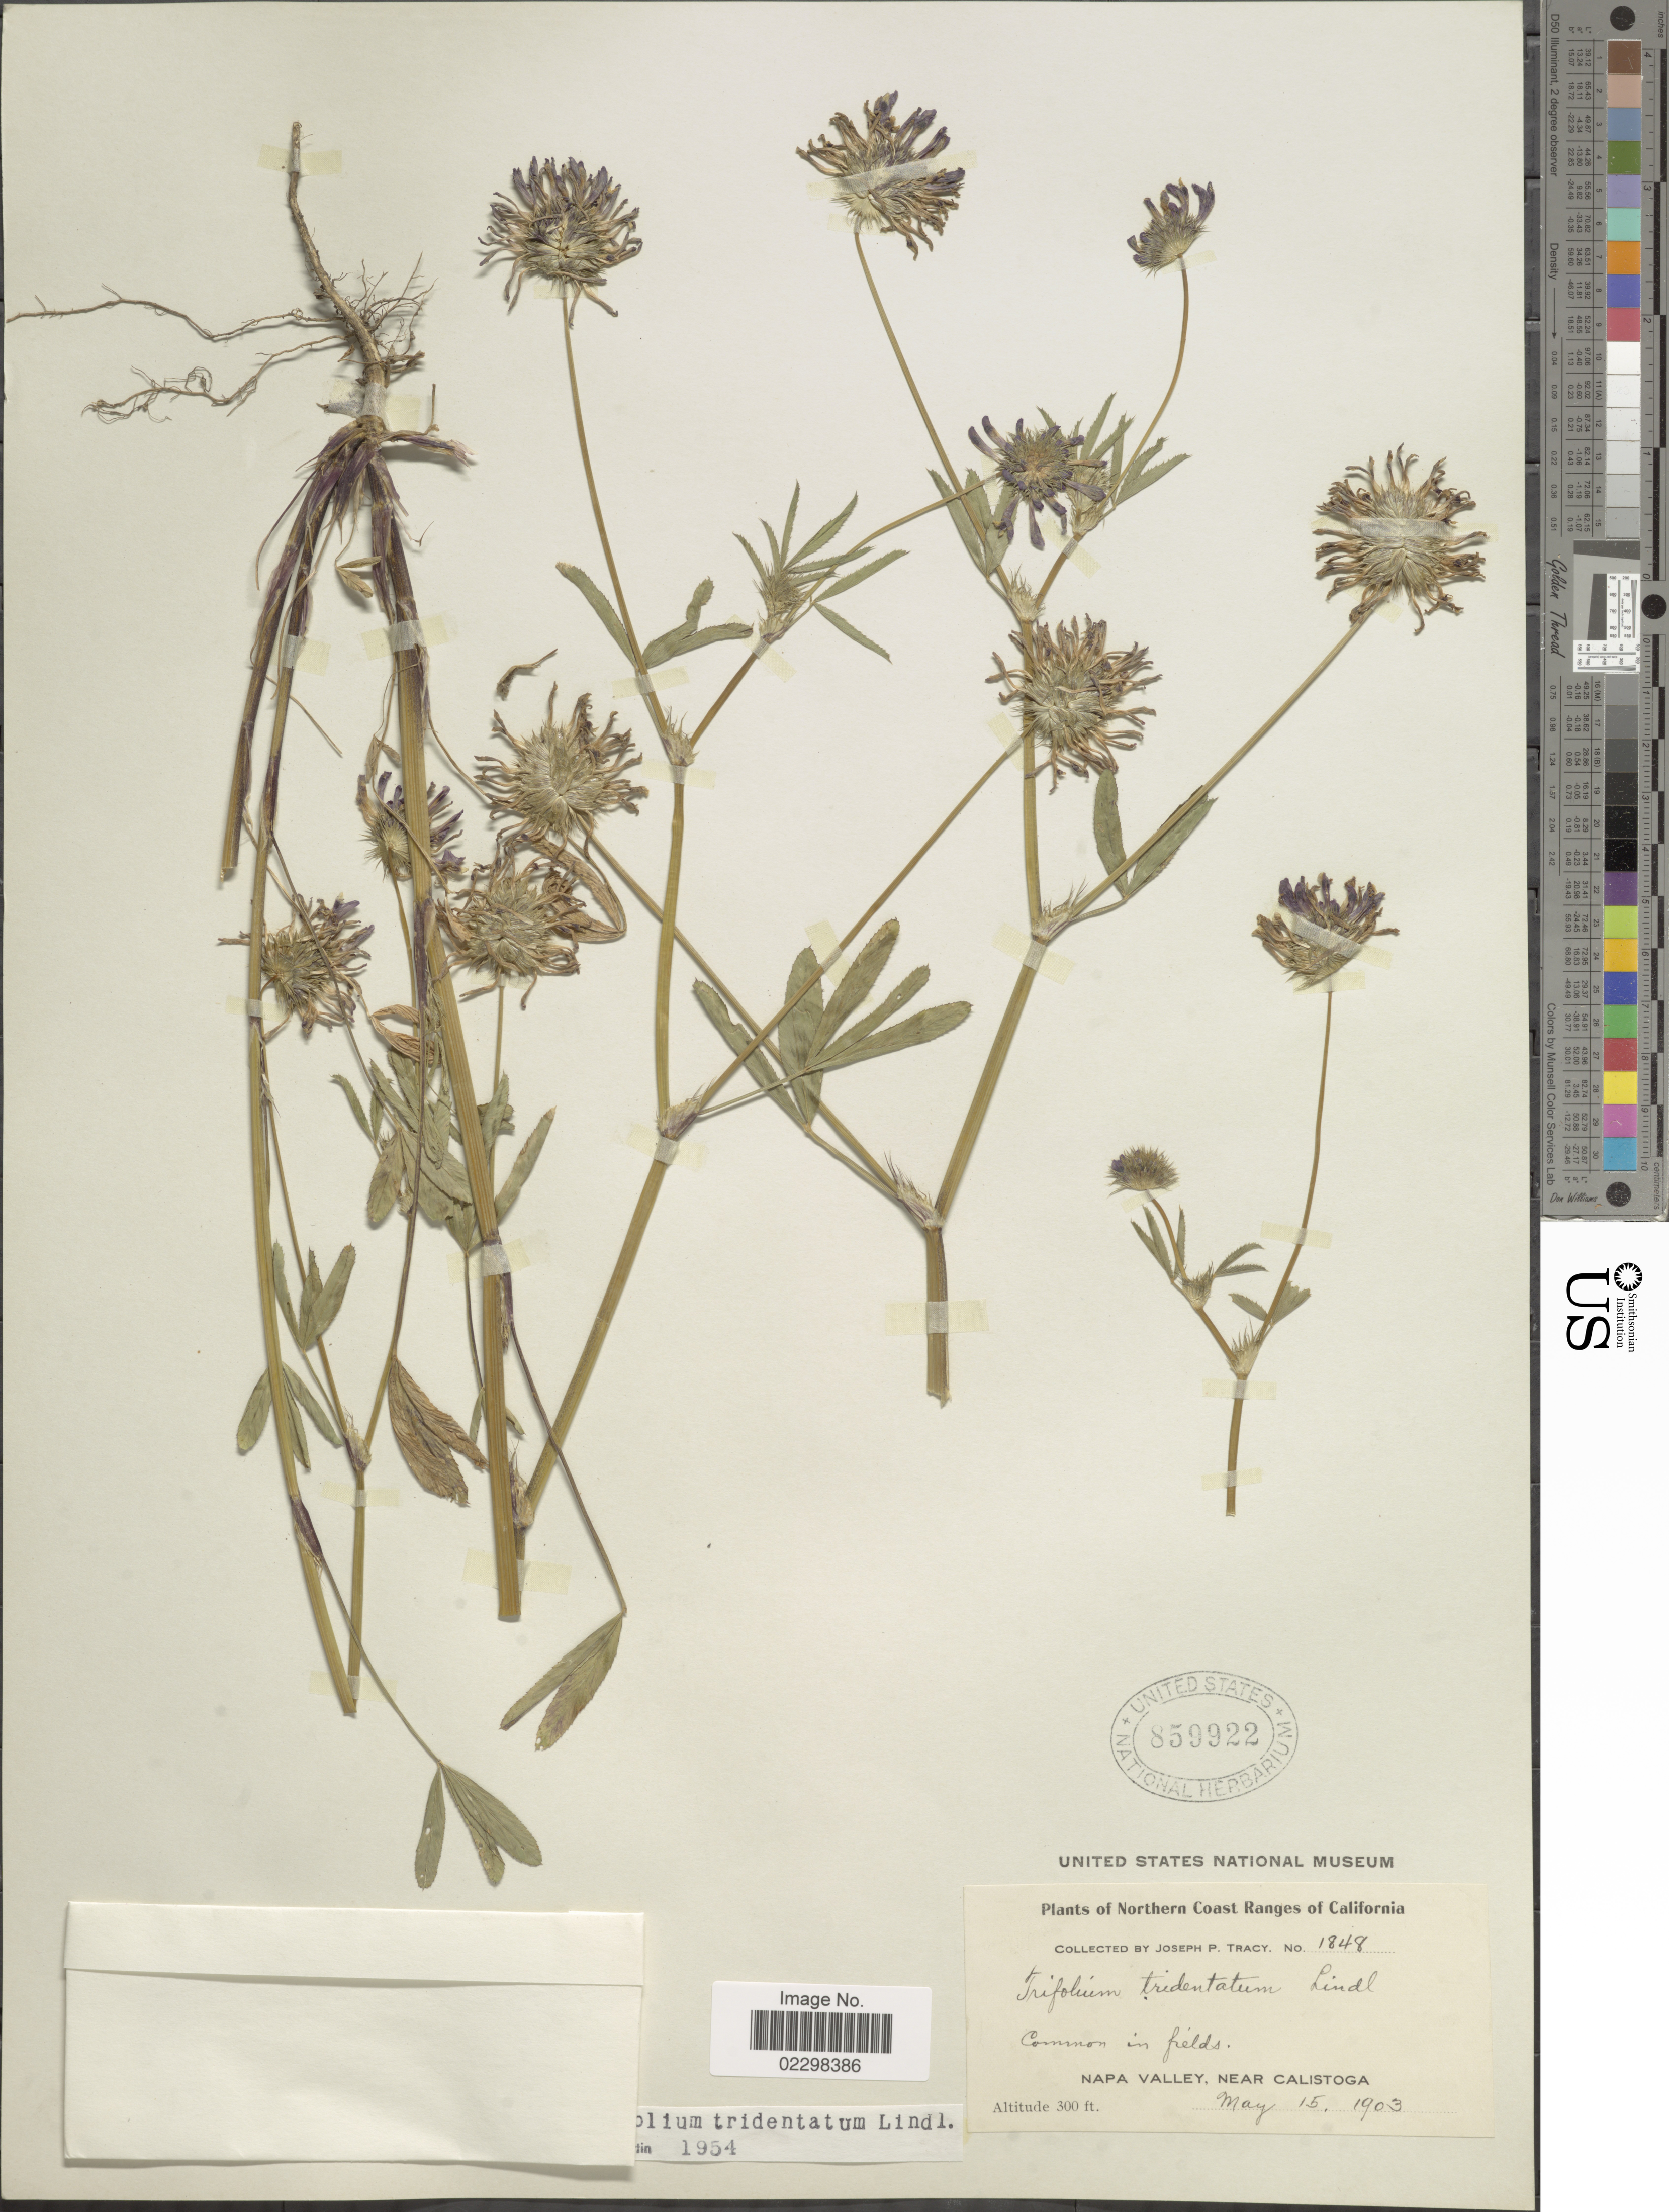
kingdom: Plantae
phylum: Tracheophyta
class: Magnoliopsida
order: Fabales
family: Fabaceae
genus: Trifolium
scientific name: Trifolium tridentatum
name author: Lindl.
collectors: J. Tracy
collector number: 1848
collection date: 1903-05-15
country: United States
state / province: California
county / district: Napa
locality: Northern Coast Ranges of California. Napa Valley, near Calistoga.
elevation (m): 91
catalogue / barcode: US 859922